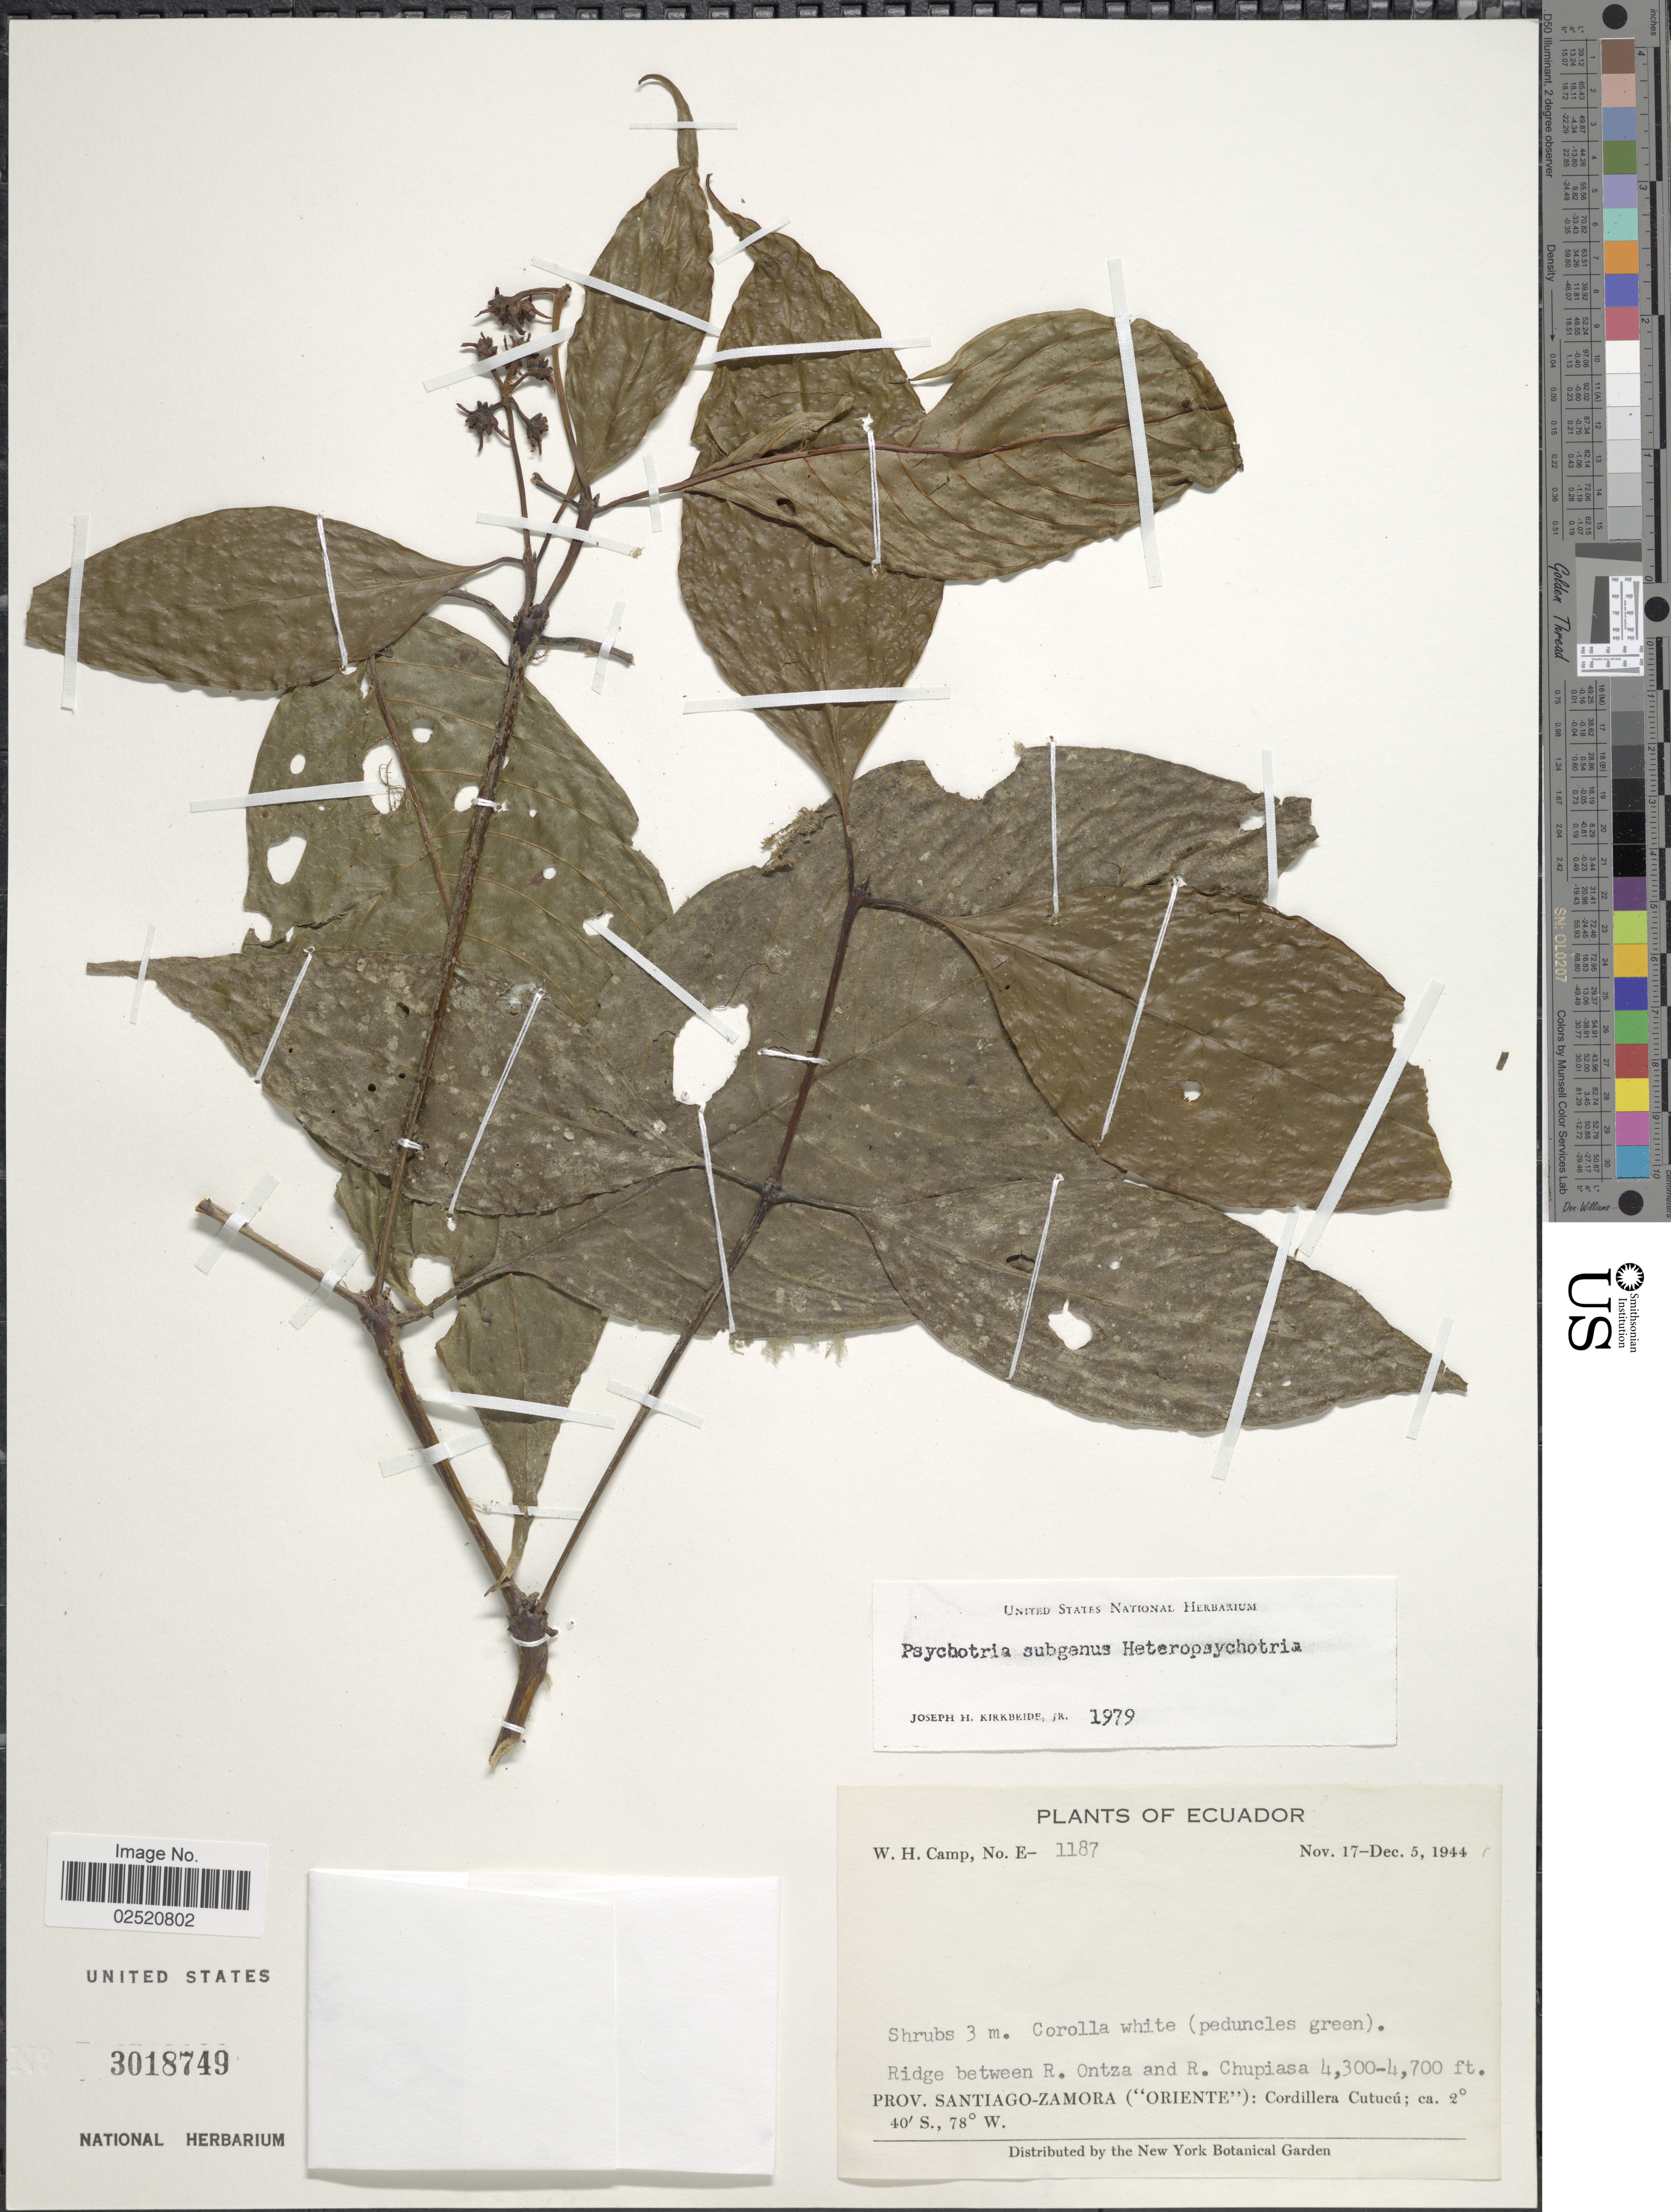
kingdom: Plantae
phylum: Tracheophyta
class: Magnoliopsida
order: Gentianales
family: Rubiaceae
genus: Psychotria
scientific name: Psychotria sp.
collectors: W. H. Camp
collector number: E-1187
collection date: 1944-11-17/1944-12-05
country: Ecuador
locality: Ridge between R.Ontza and R. Chipiasa, Prov. Santiago-Zamora ("Oriente"): Cordillera Cutucu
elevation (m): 1311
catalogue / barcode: US 3018749